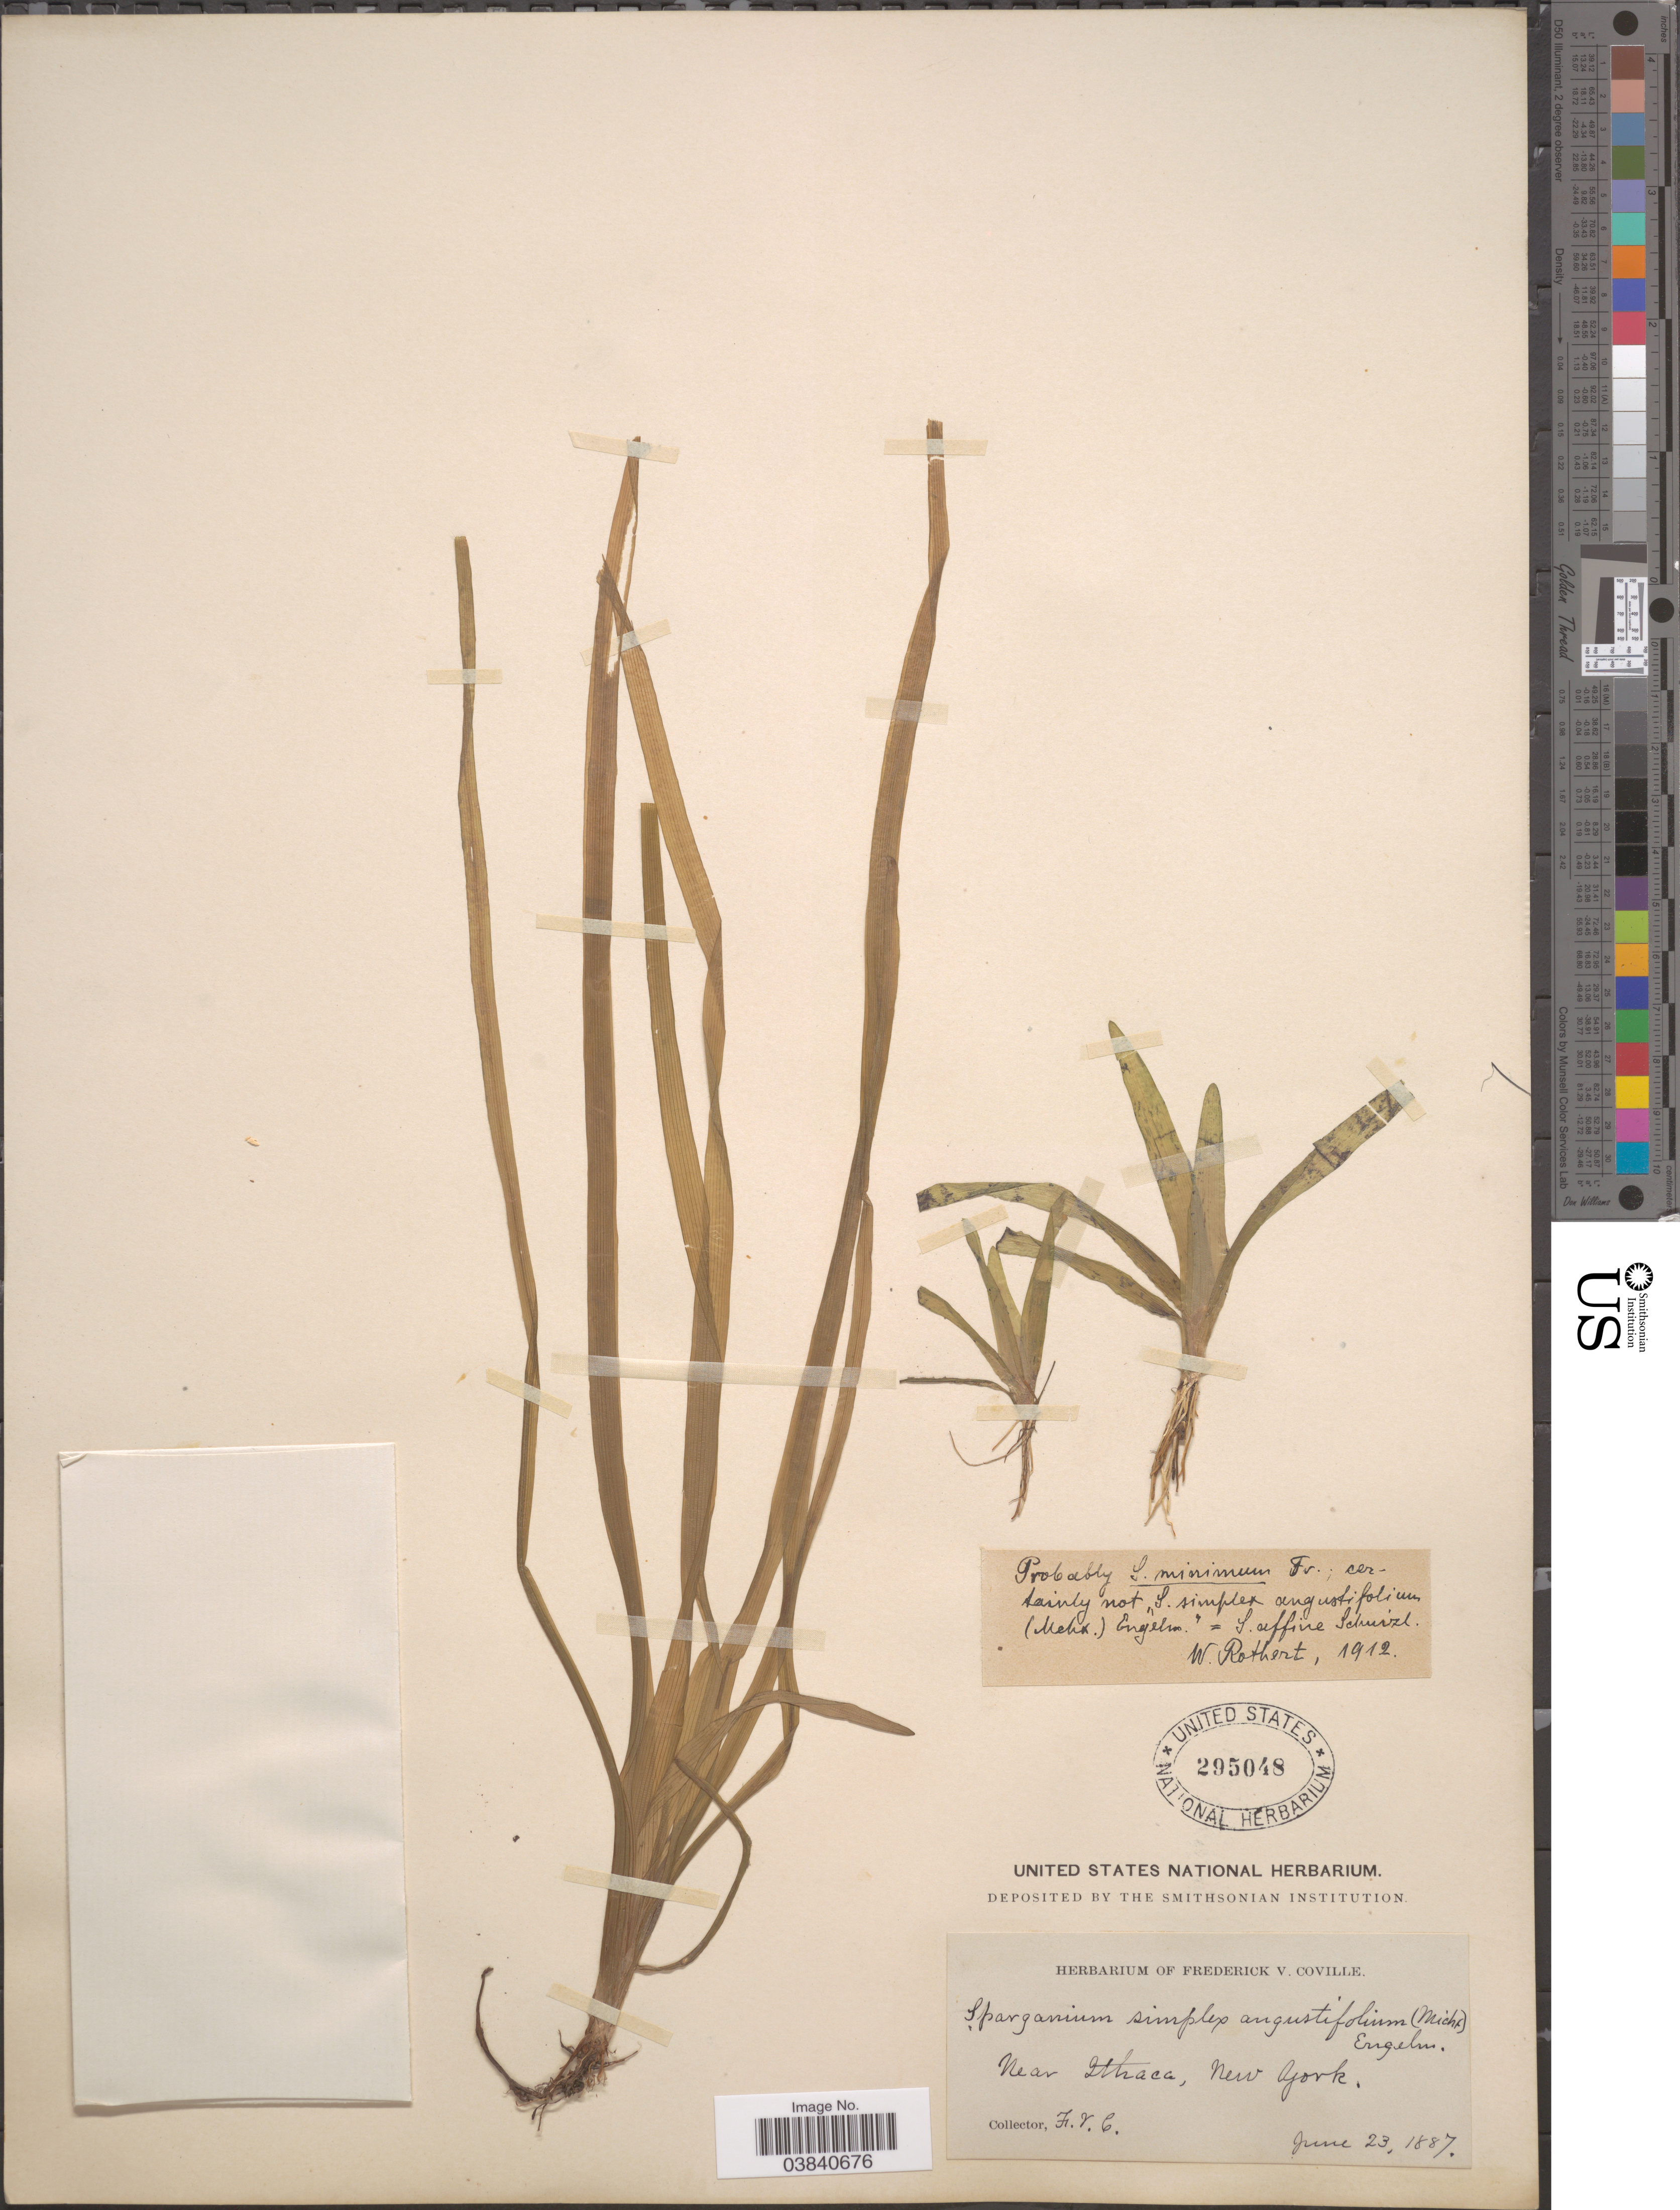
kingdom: Plantae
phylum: Tracheophyta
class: Liliopsida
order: Poales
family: Typhaceae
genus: Sparganium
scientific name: Sparganium sp.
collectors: F. V. Coville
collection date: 1887-06-23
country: United States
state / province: New York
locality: Near Ithaca.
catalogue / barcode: US 295048